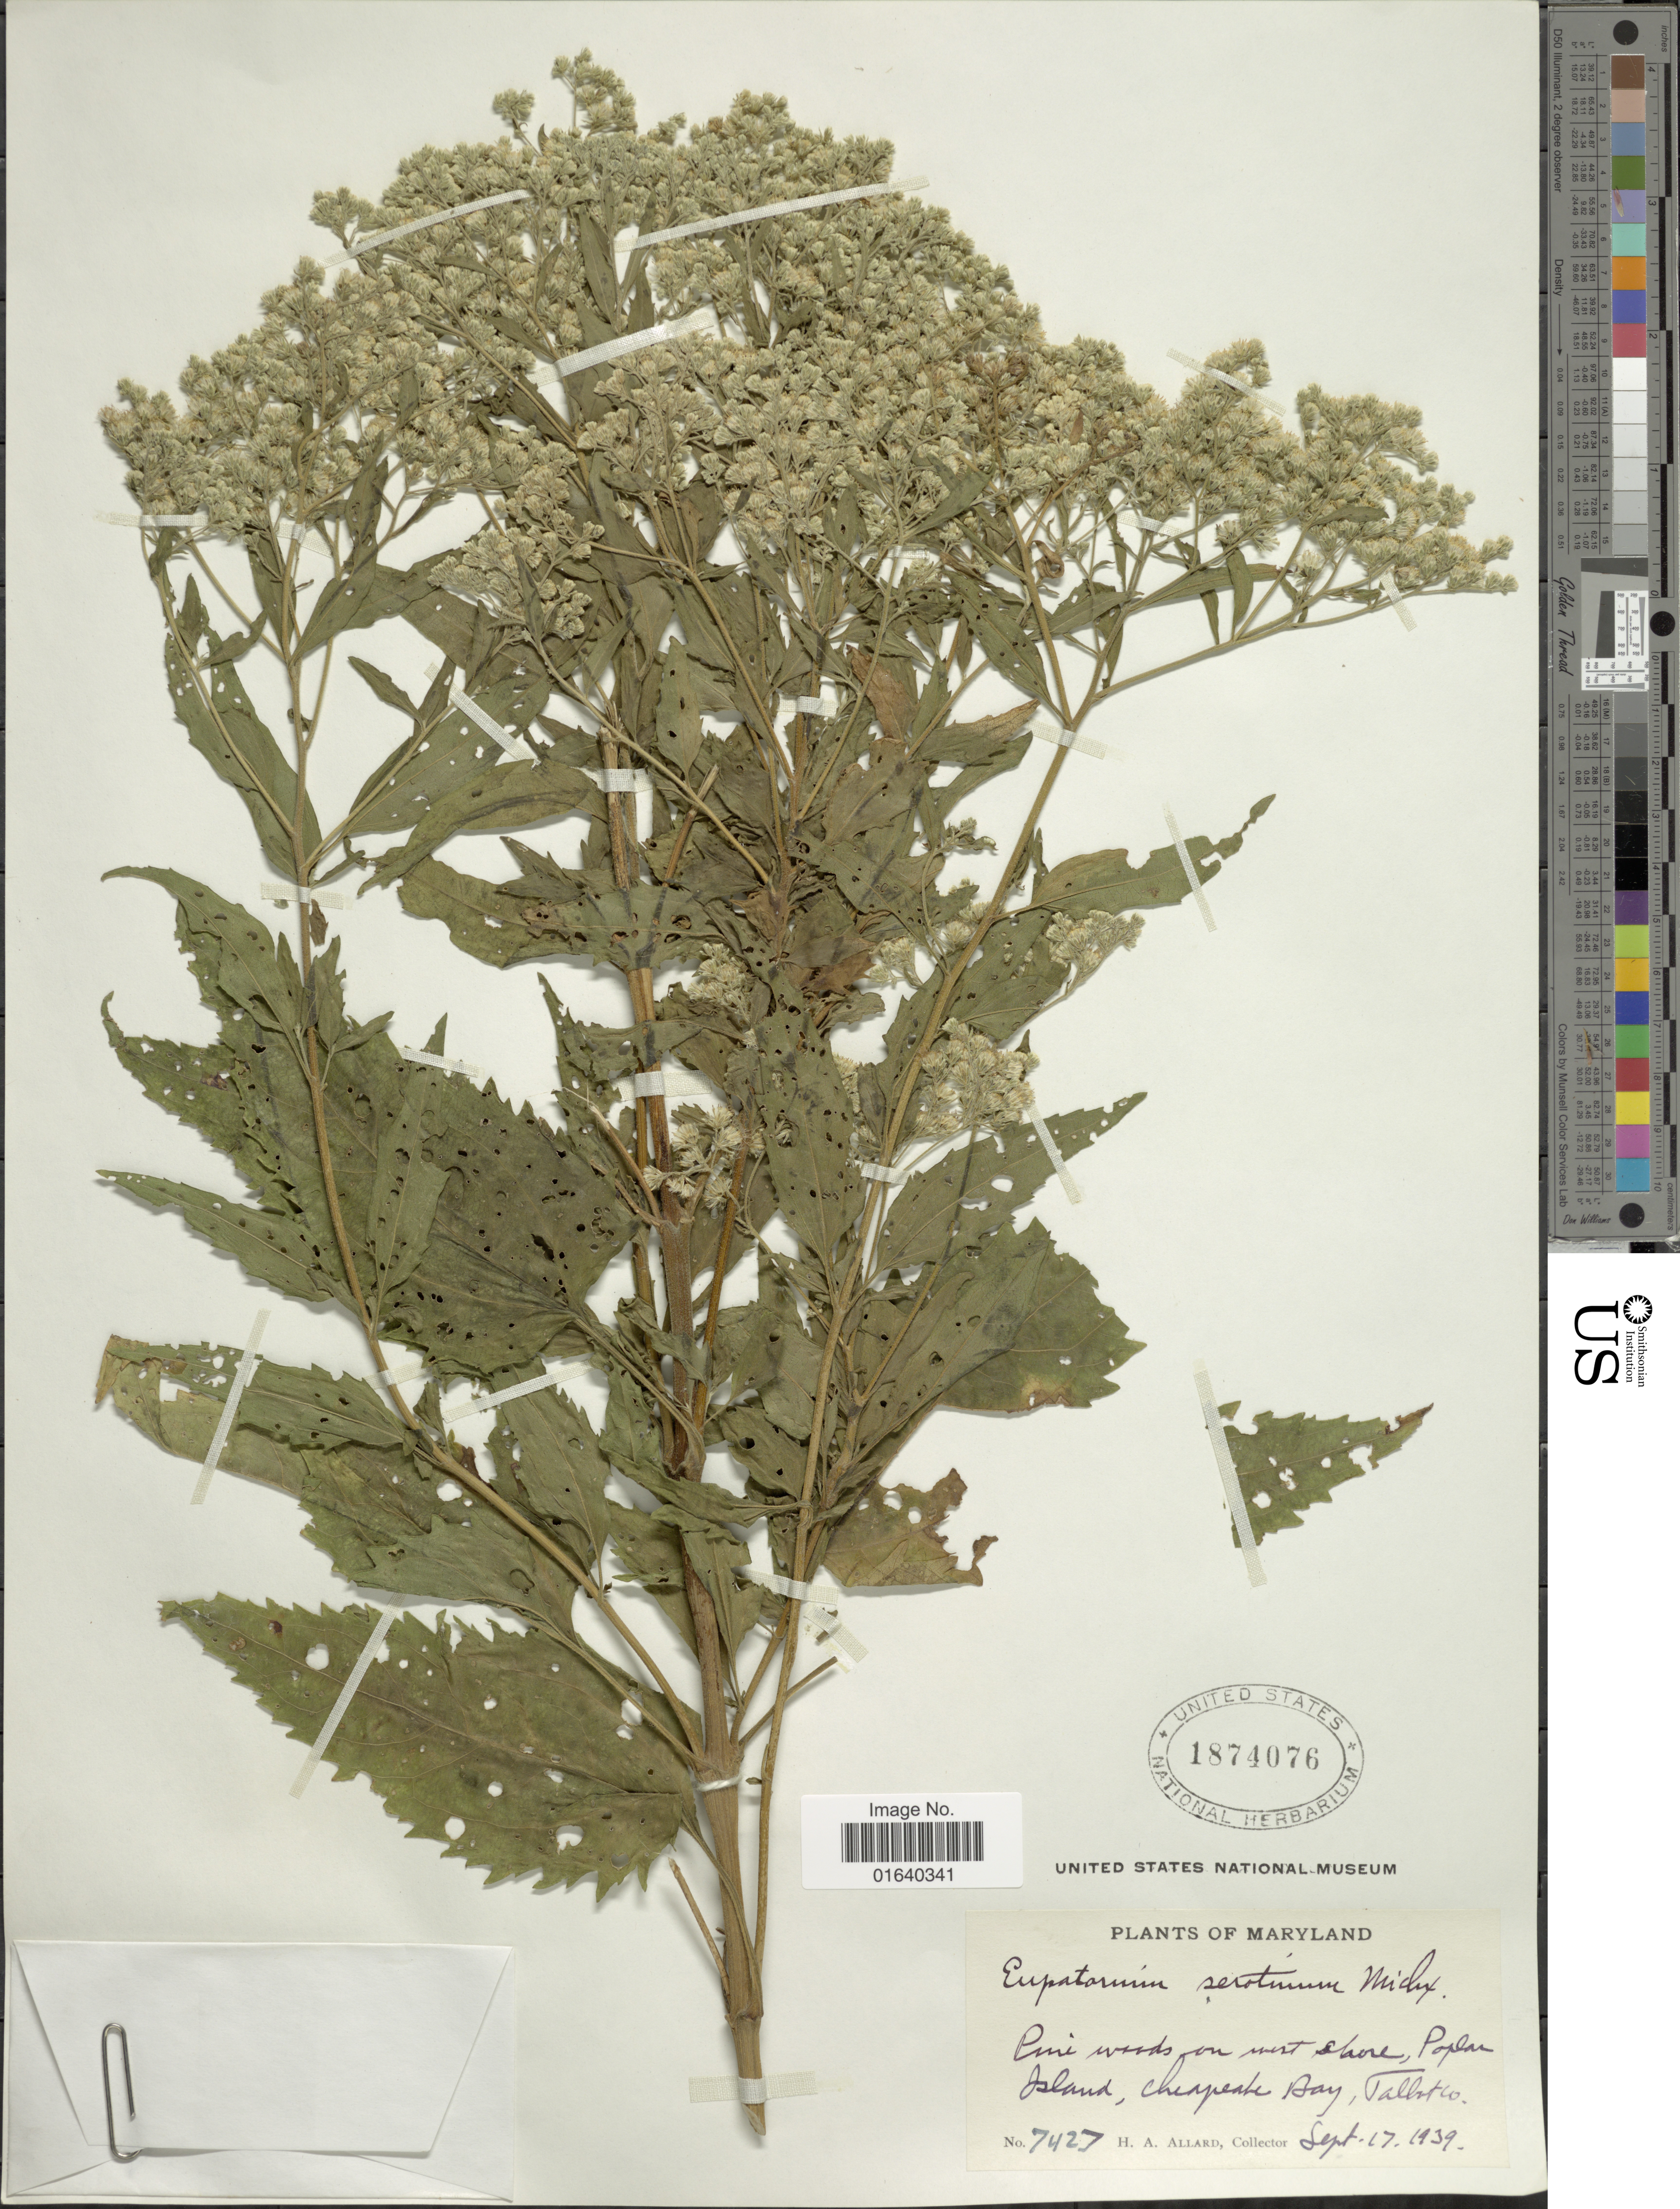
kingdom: Plantae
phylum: Tracheophyta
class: Magnoliopsida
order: Asterales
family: Asteraceae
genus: Eupatorium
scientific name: Eupatorium serotinum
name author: Michx.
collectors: H. A. Allard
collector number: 7427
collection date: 1939-09-17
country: United States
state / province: Maryland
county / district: Talbot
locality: Pine woods on west shore, Poplar Island, Cheapeate Bay, Talbot Co.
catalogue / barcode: US 1874076